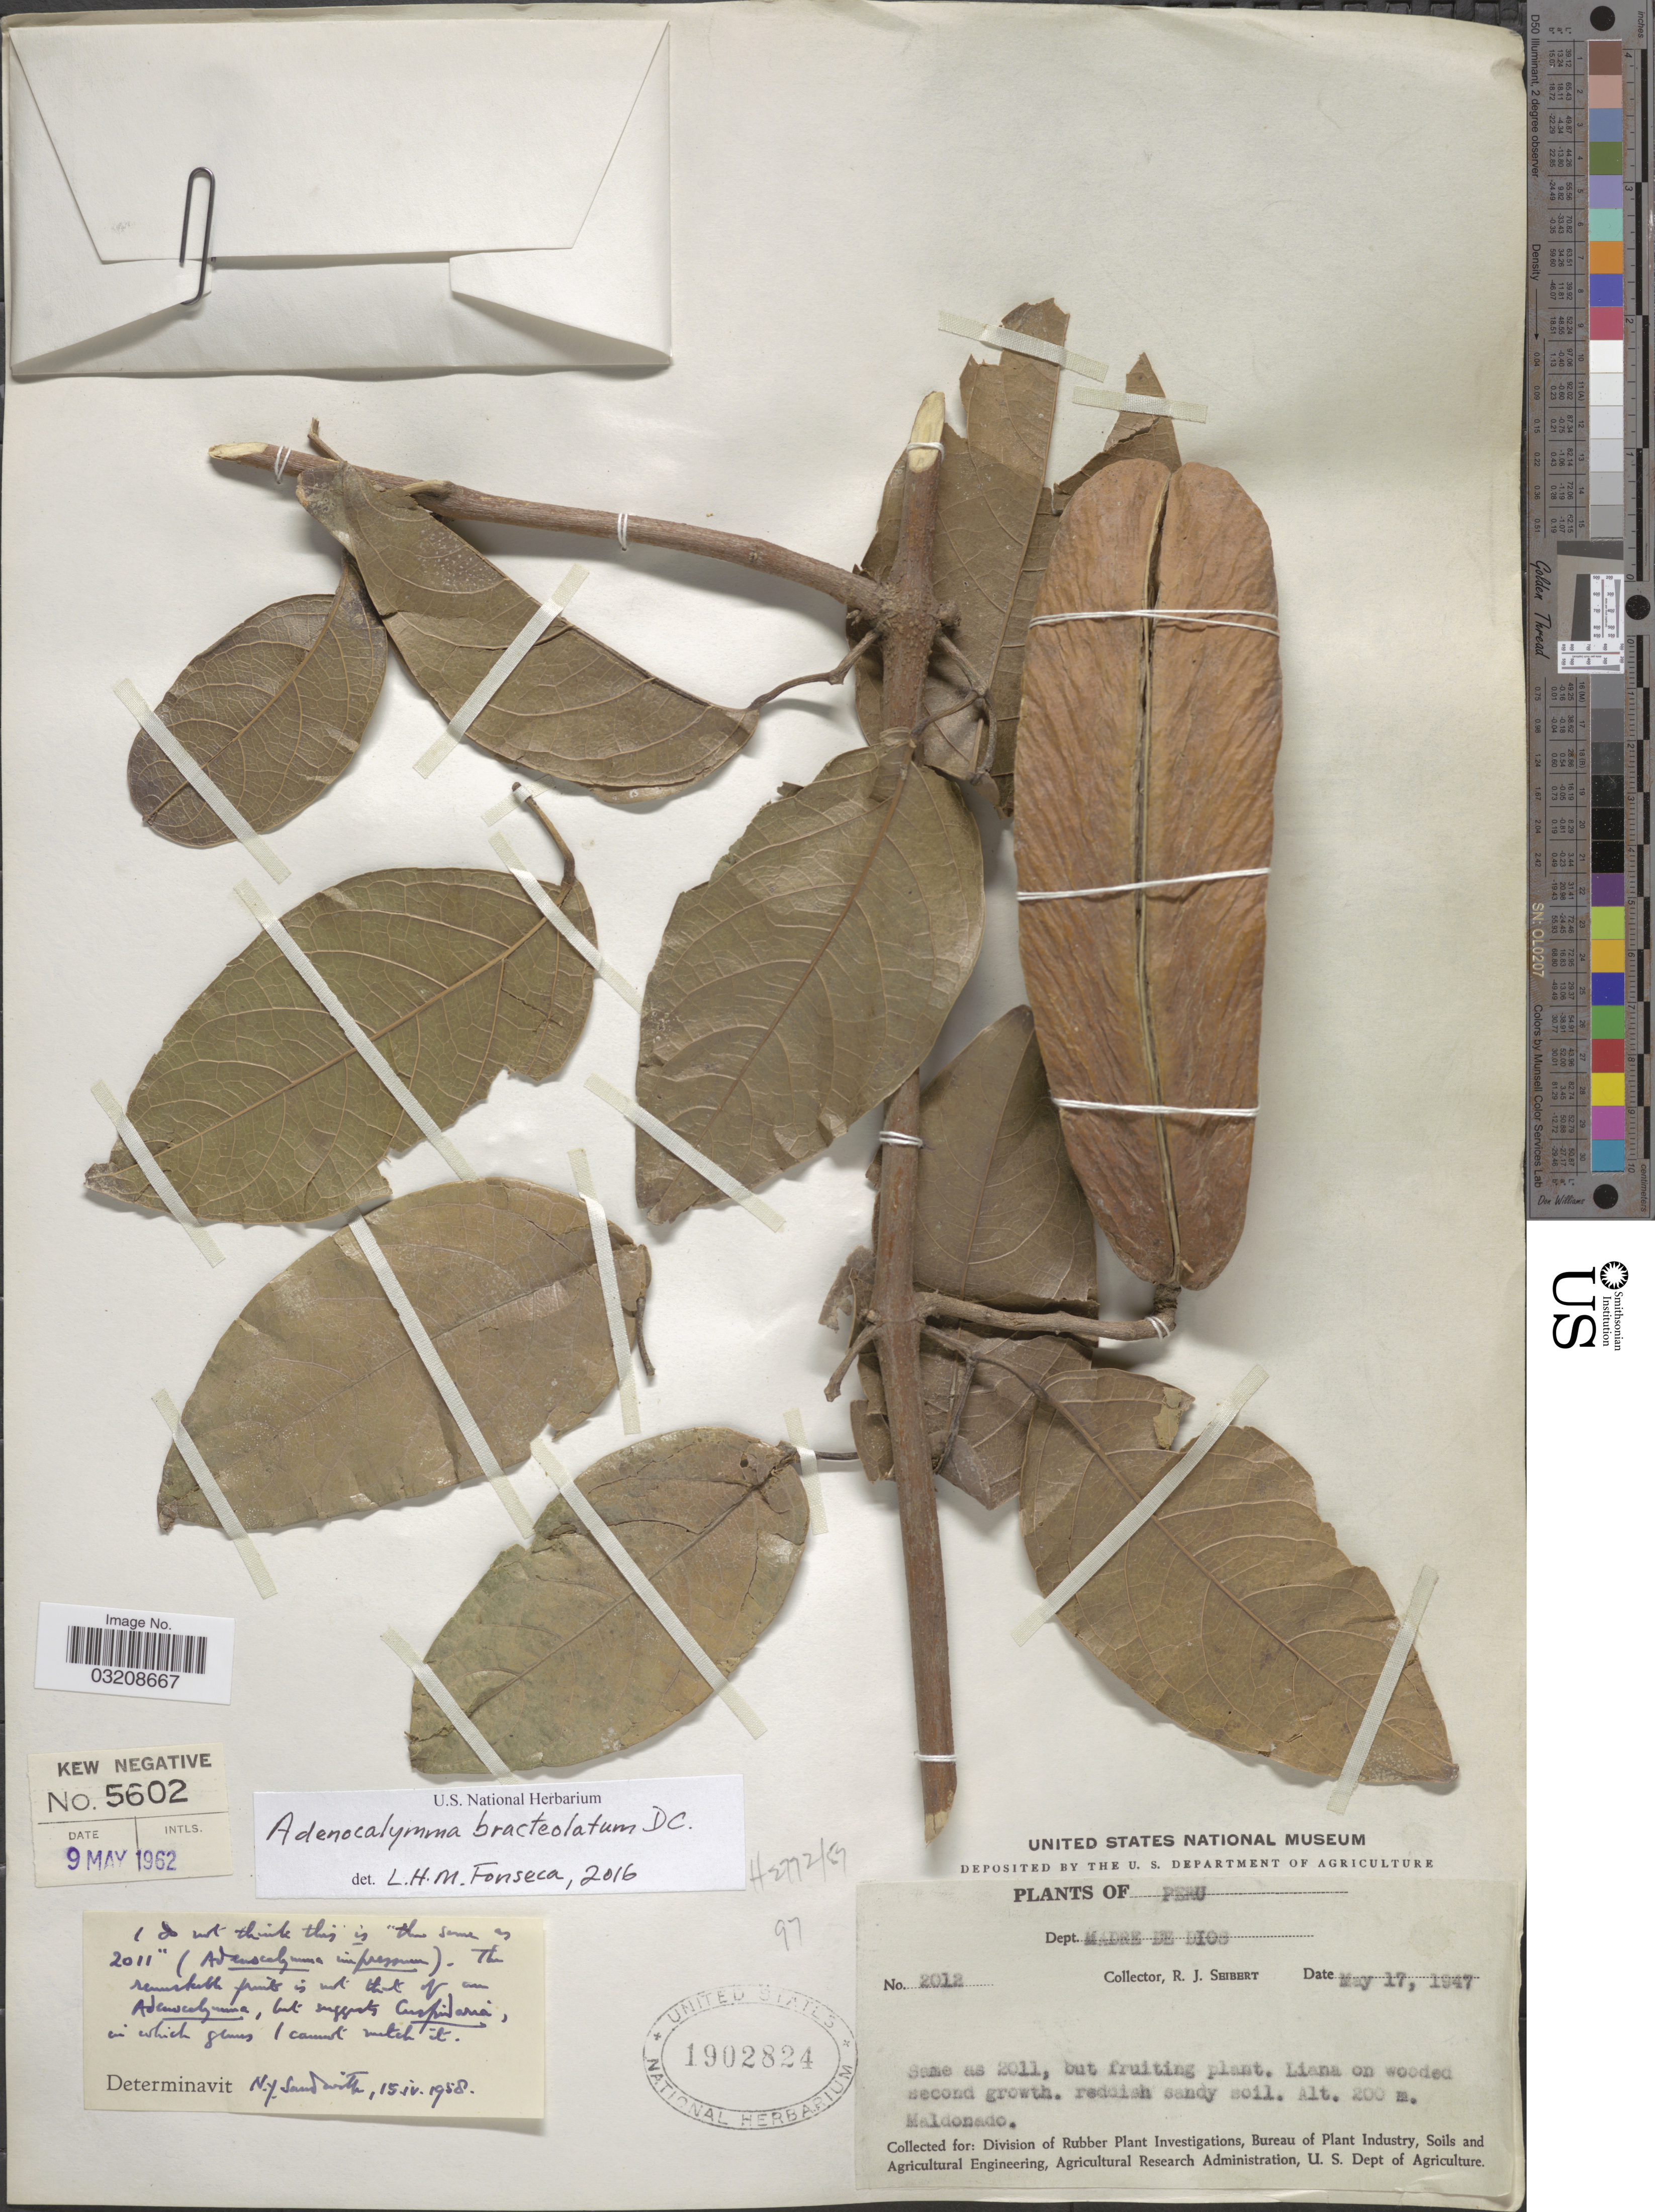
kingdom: Plantae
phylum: Tracheophyta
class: Magnoliopsida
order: Lamiales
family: Bignoniaceae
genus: Adenocalymma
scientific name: Adenocalymma bracteatum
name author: DC. & Cham.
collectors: R. J. Seibert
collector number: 2012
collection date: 1947-05-17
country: Peru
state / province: Madre de Dios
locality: Dept. Madre de Dios. Maldonado.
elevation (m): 200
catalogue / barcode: US 1902824